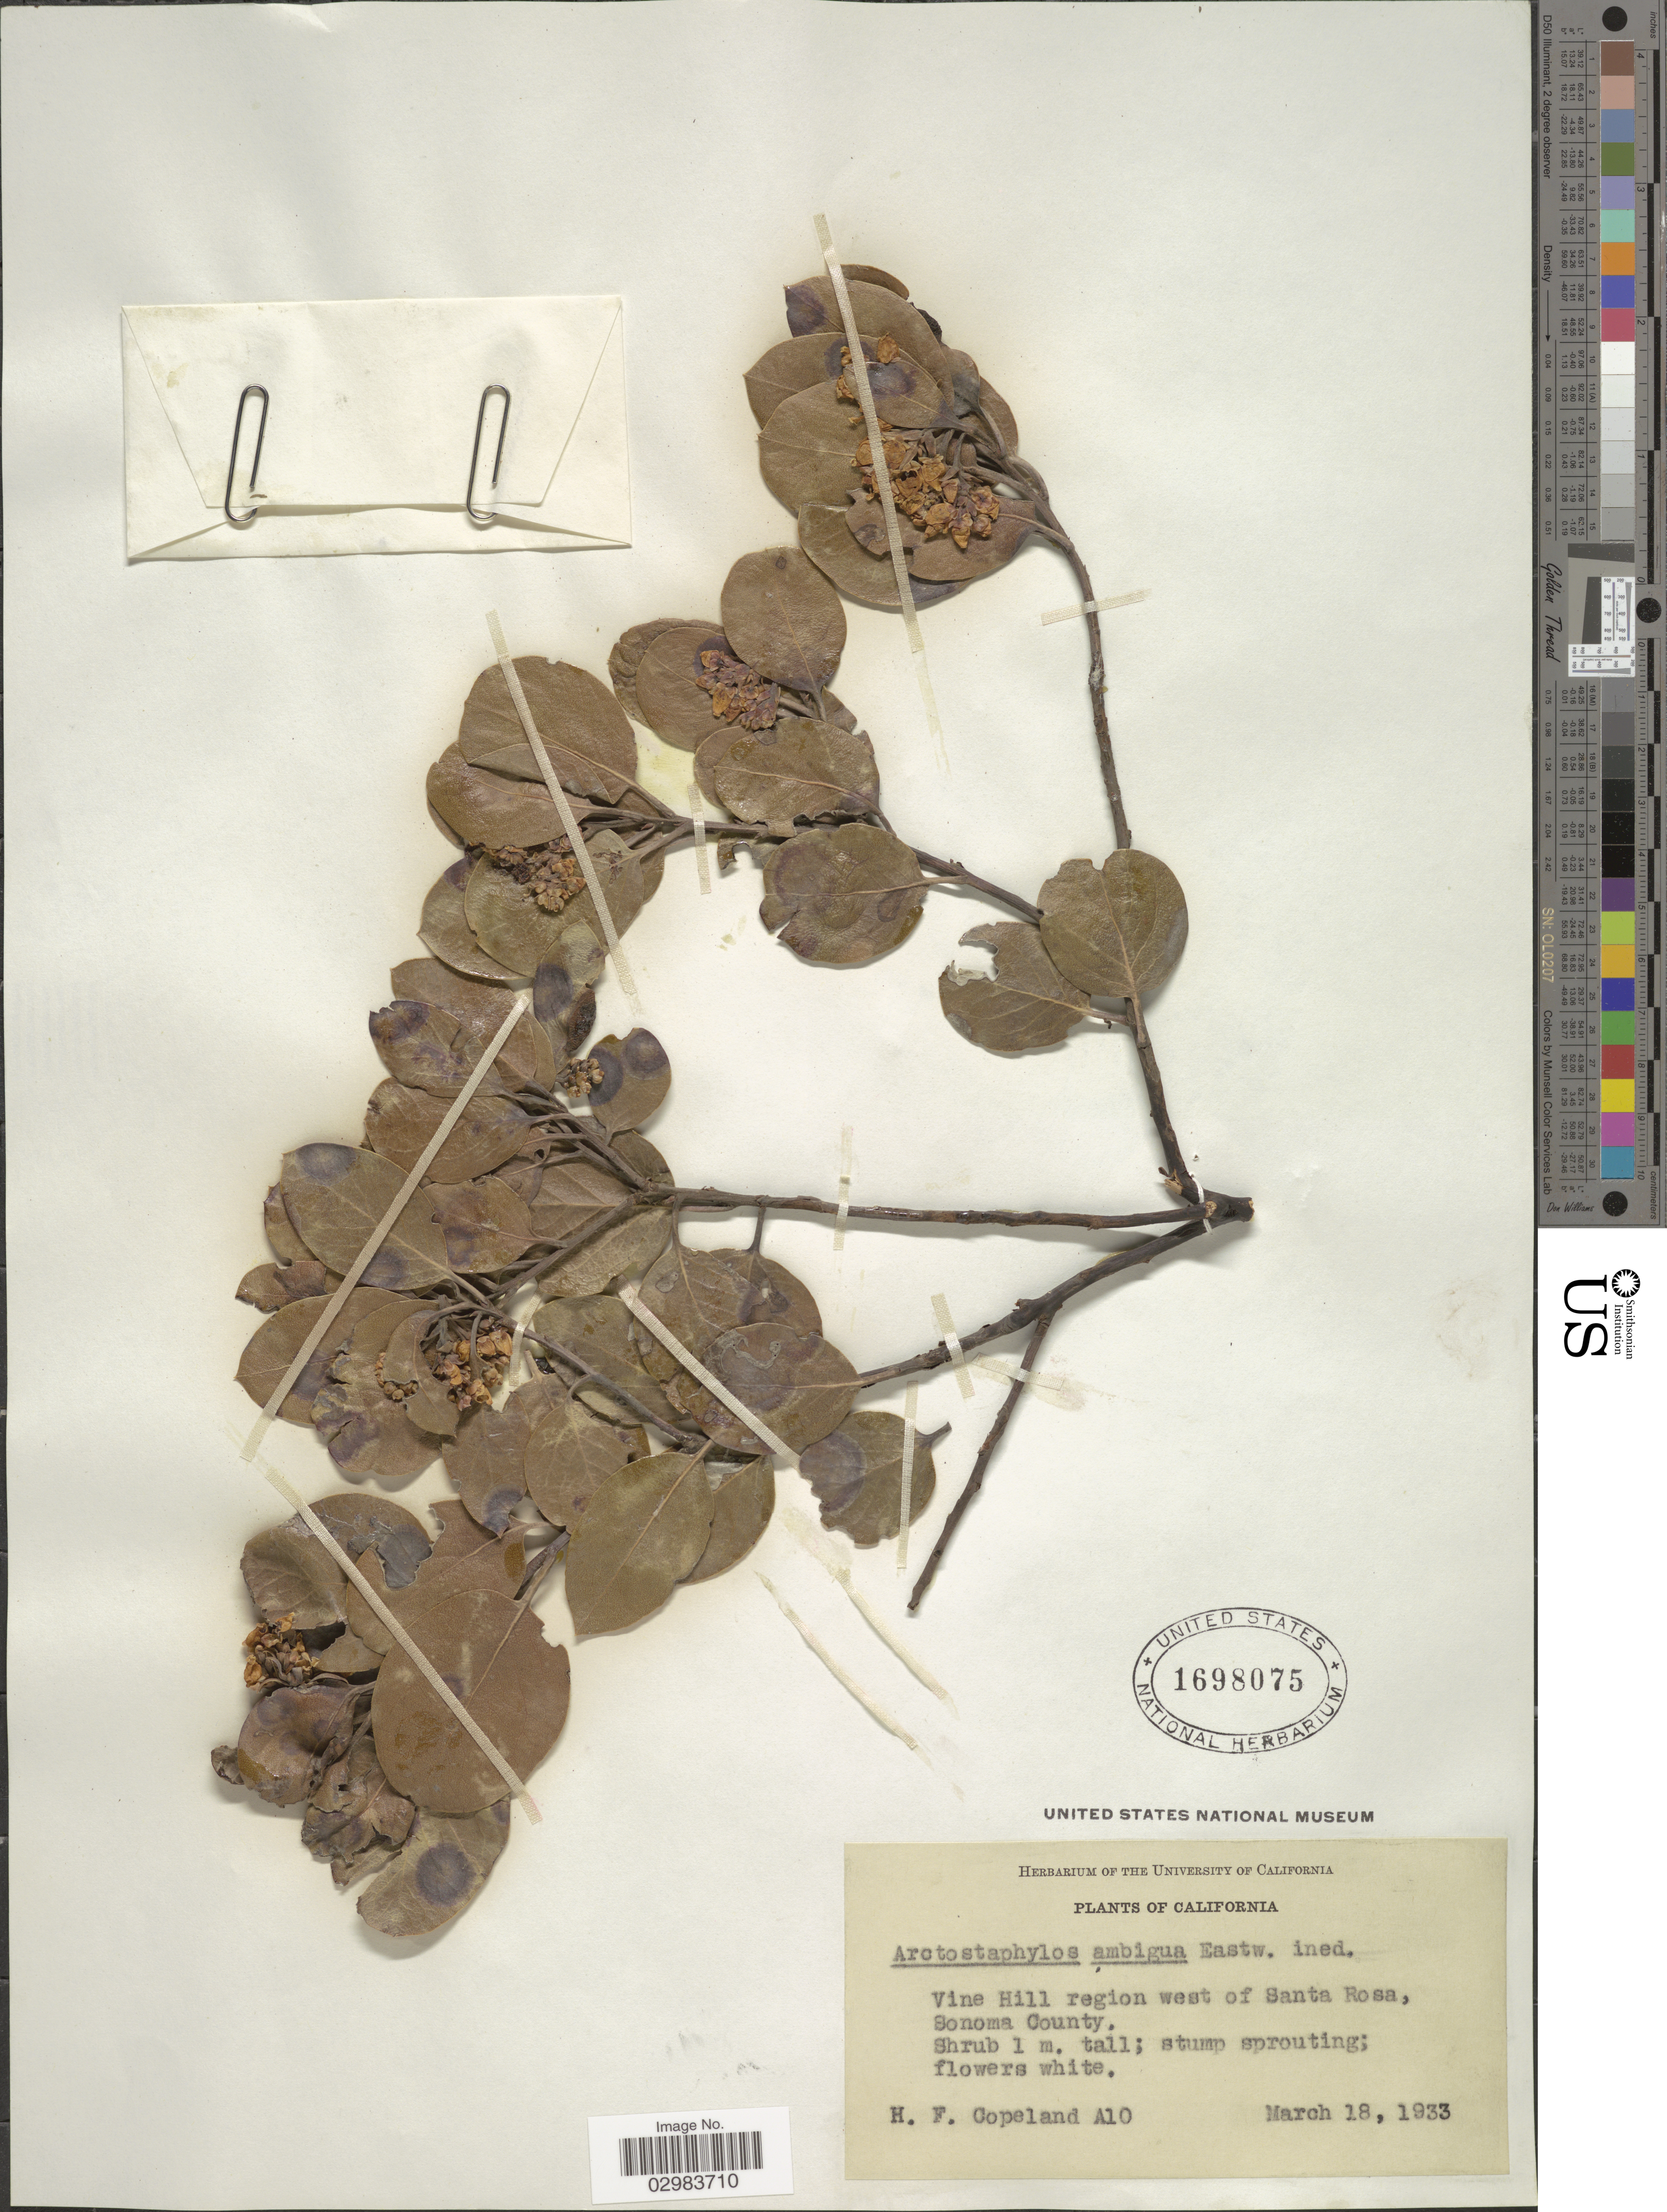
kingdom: Plantae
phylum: Tracheophyta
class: Magnoliopsida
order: Ericales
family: Ericaceae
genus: Arctostaphylos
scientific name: Arctostaphylos ambigua ined.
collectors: H. F. Copeland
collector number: A10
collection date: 1933-03-18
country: United States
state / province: California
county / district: Sonoma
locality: Vine Hill region west of Santa Rosa, Sonoma County.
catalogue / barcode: US 1698075